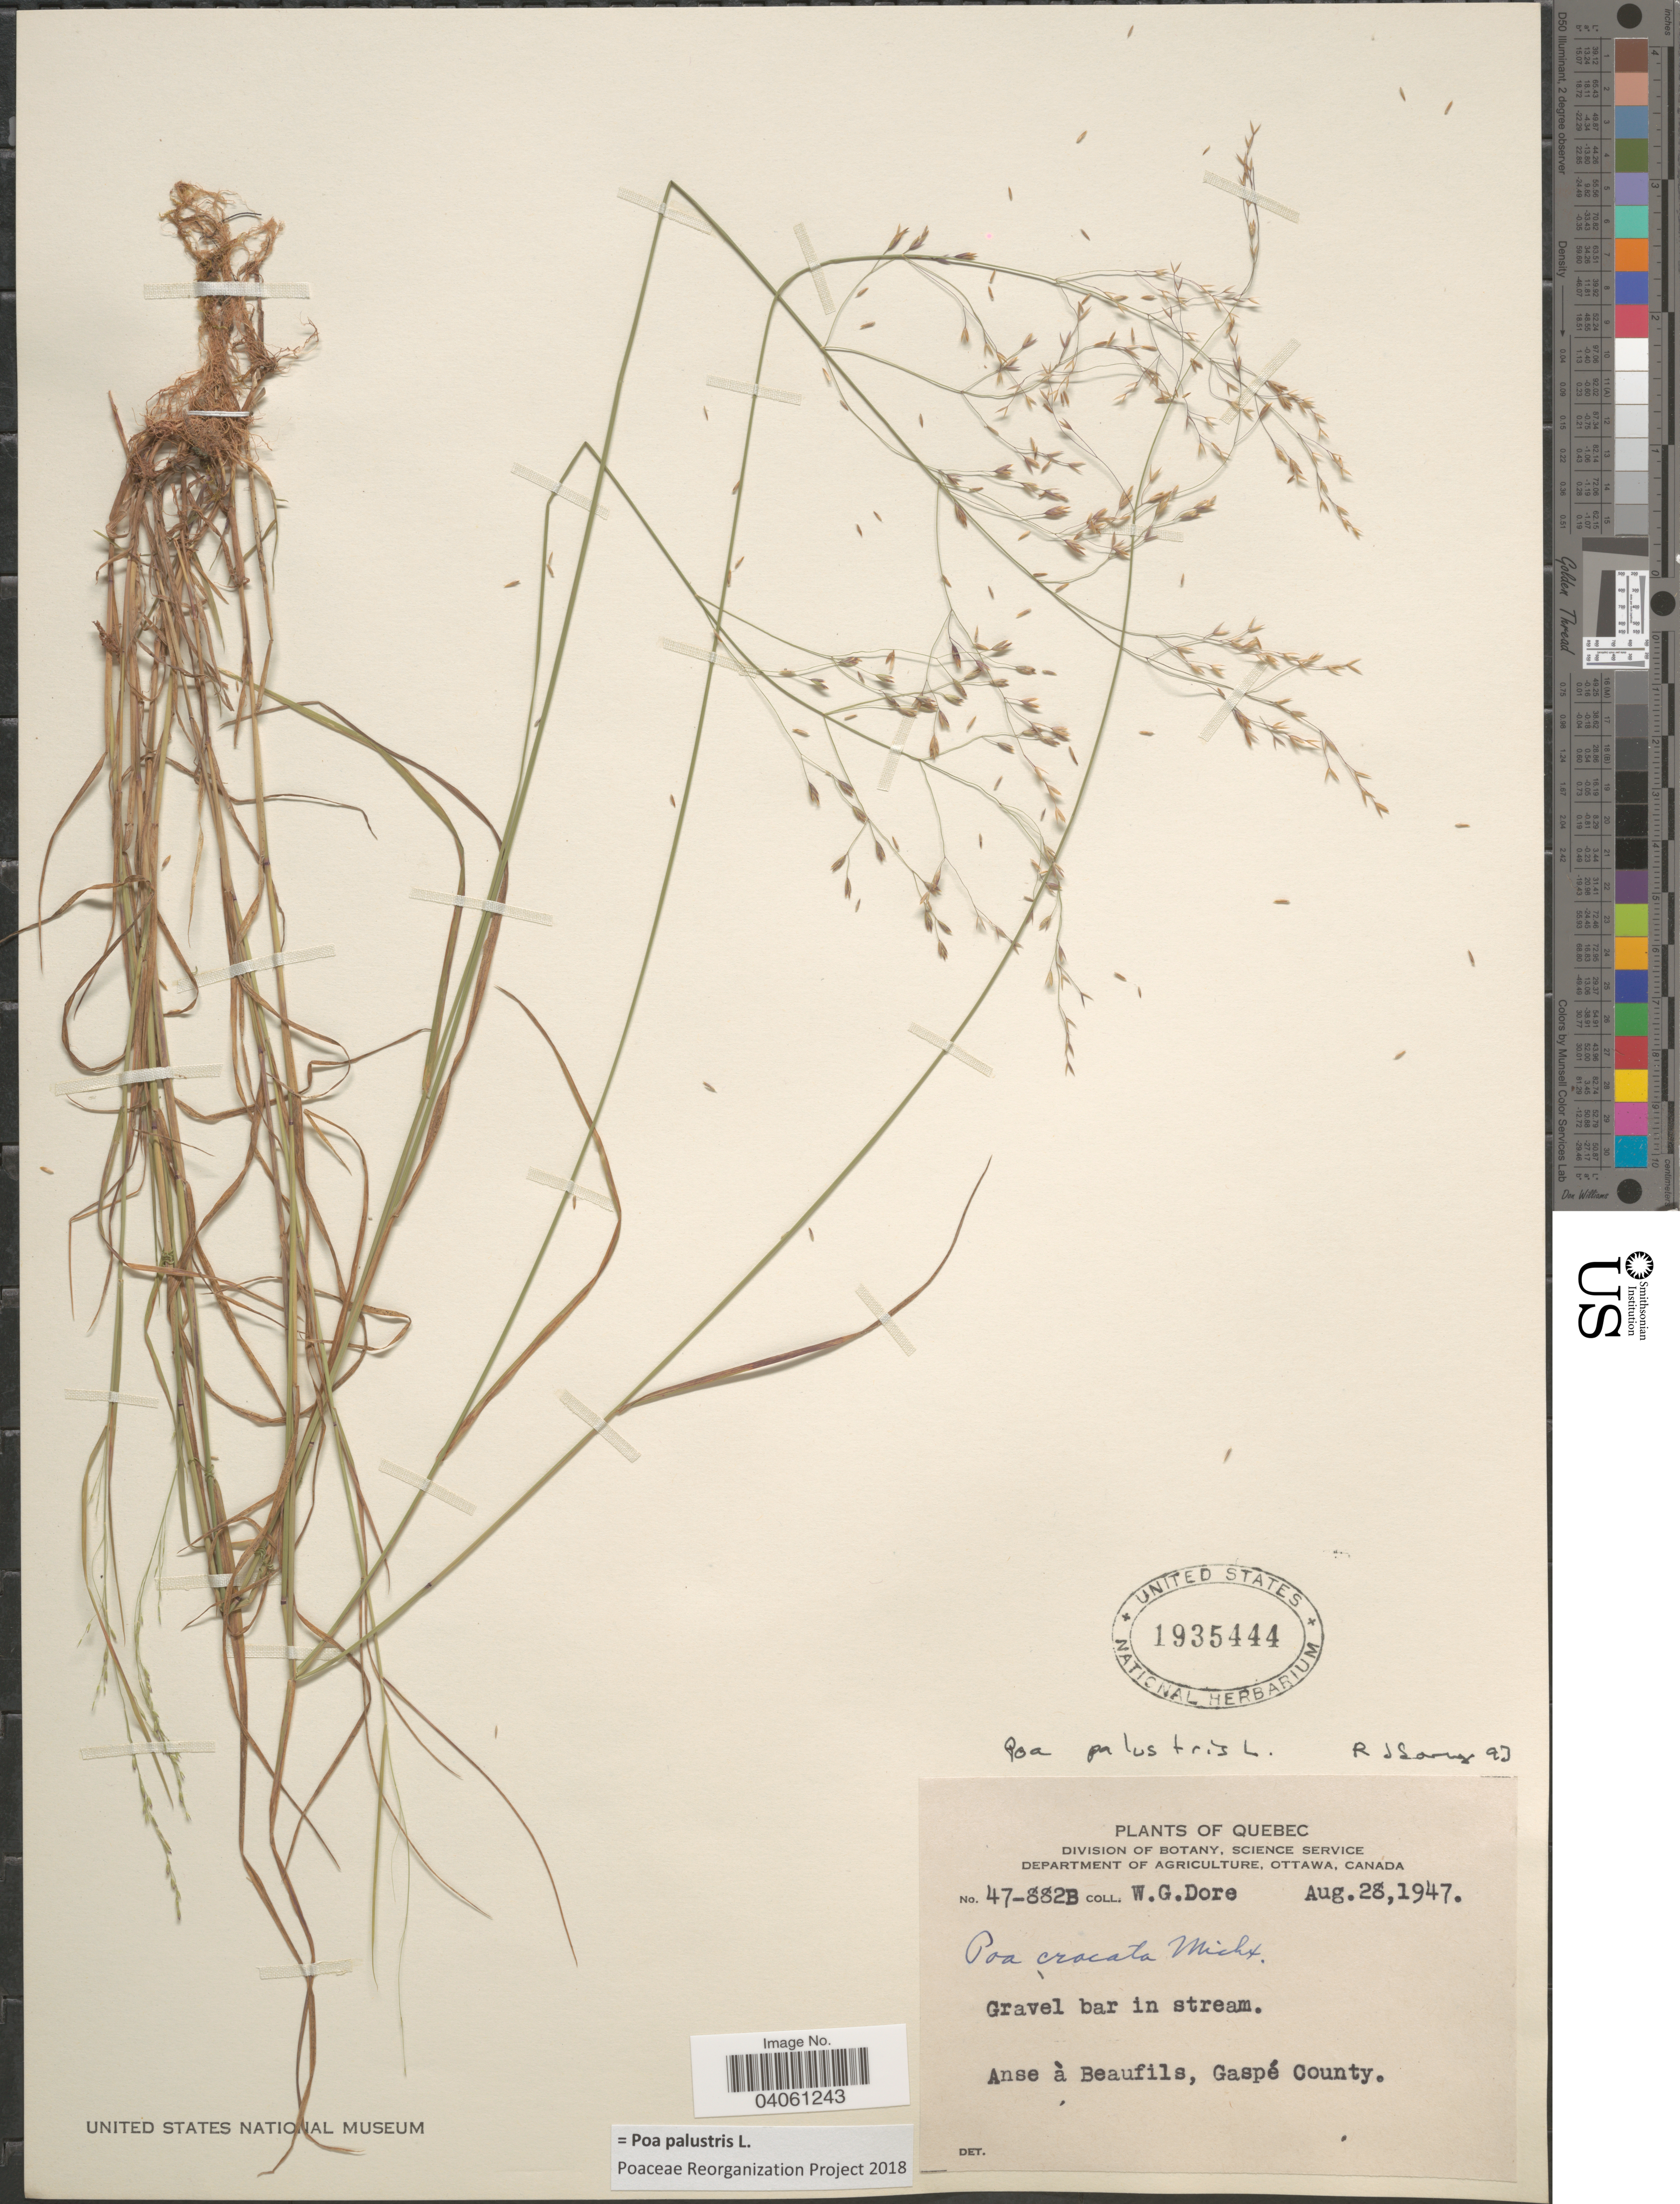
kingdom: Plantae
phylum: Tracheophyta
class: Liliopsida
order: Poales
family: Poaceae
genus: Poa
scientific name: Poa palustris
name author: L.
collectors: W. Dore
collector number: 47-882B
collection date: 1947-08-28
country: Canada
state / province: Quebec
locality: Gravel bar in stream. Anse à Beaufils, Gaspé County.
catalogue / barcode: US 1935444